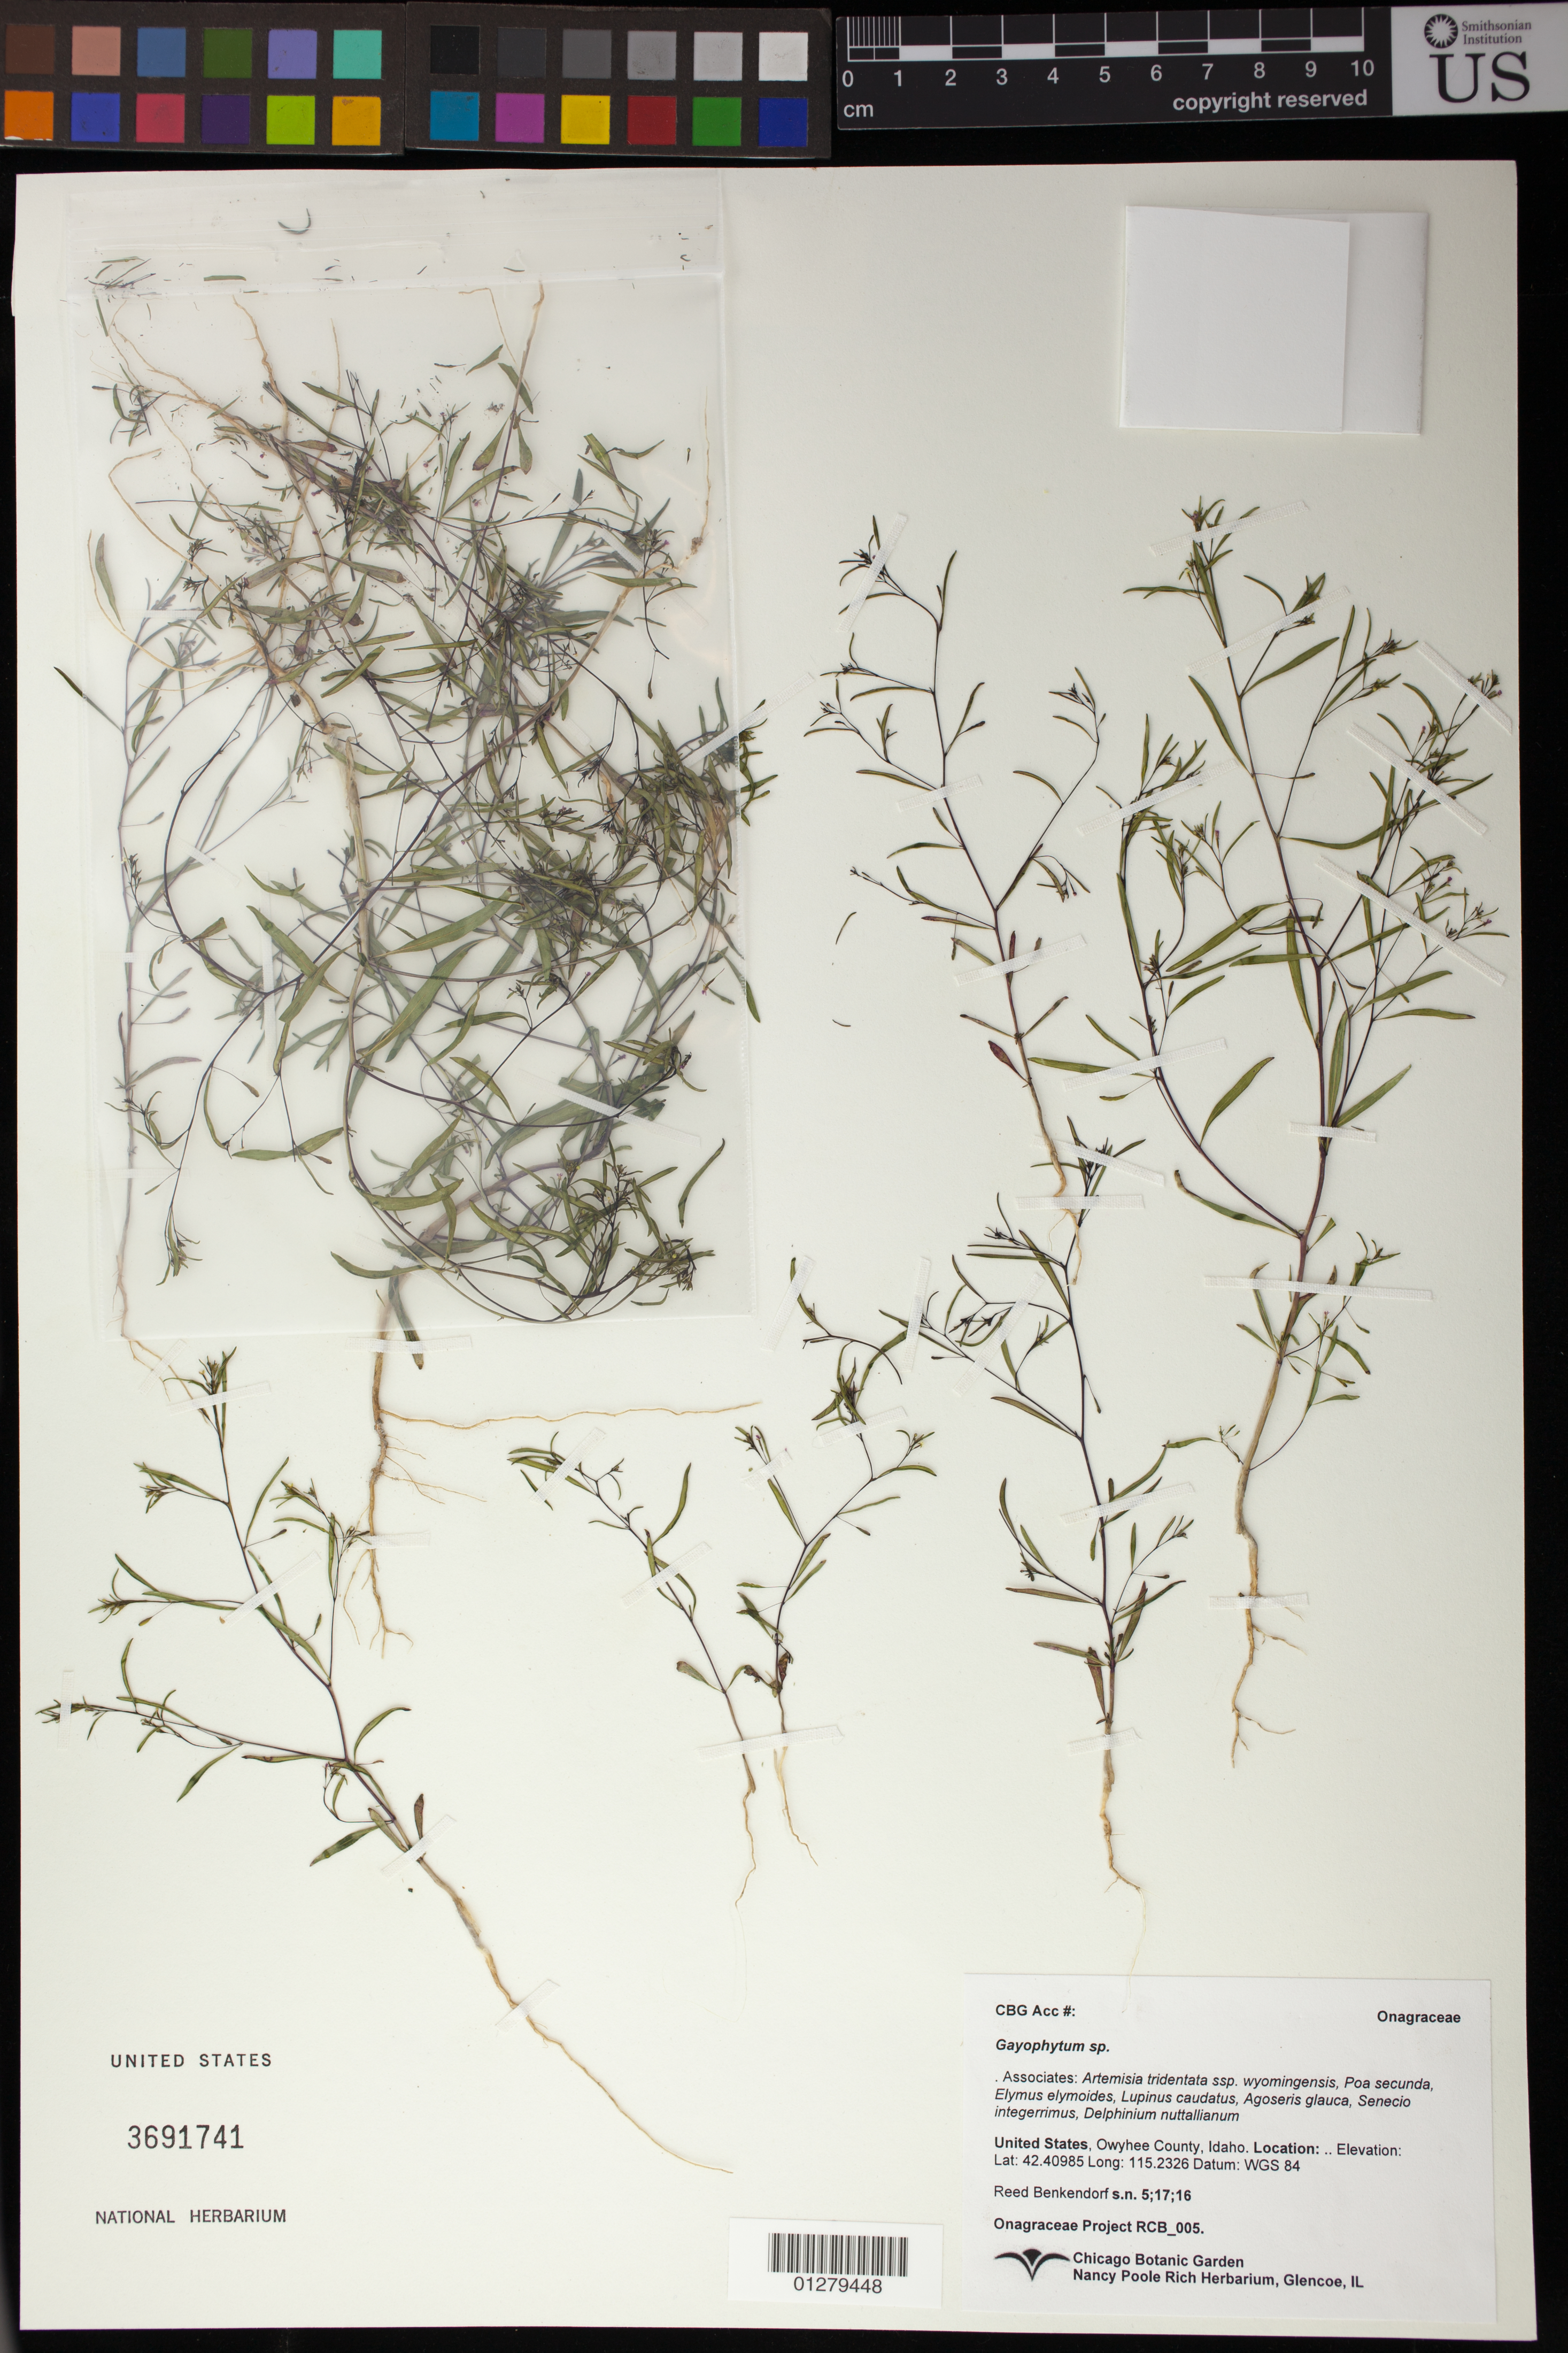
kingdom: Plantae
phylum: Tracheophyta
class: Magnoliopsida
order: Myrtales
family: Onagraceae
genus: Gayophytum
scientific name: Gayophytum diffusum subsp. parviflorum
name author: F. H. Lewis & Szweyk.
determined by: Wagner, W. L., (BOT), Smithsonian Institution - National Museum of Natural History (UNITED STATES)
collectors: R. Benkendorf & T. Zarifis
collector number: RCB 005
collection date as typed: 5/17/16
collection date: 2016-05-17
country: United States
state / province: Idaho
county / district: Owyhee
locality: Horse Butte allotment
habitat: Sage scrub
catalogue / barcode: US 3691741